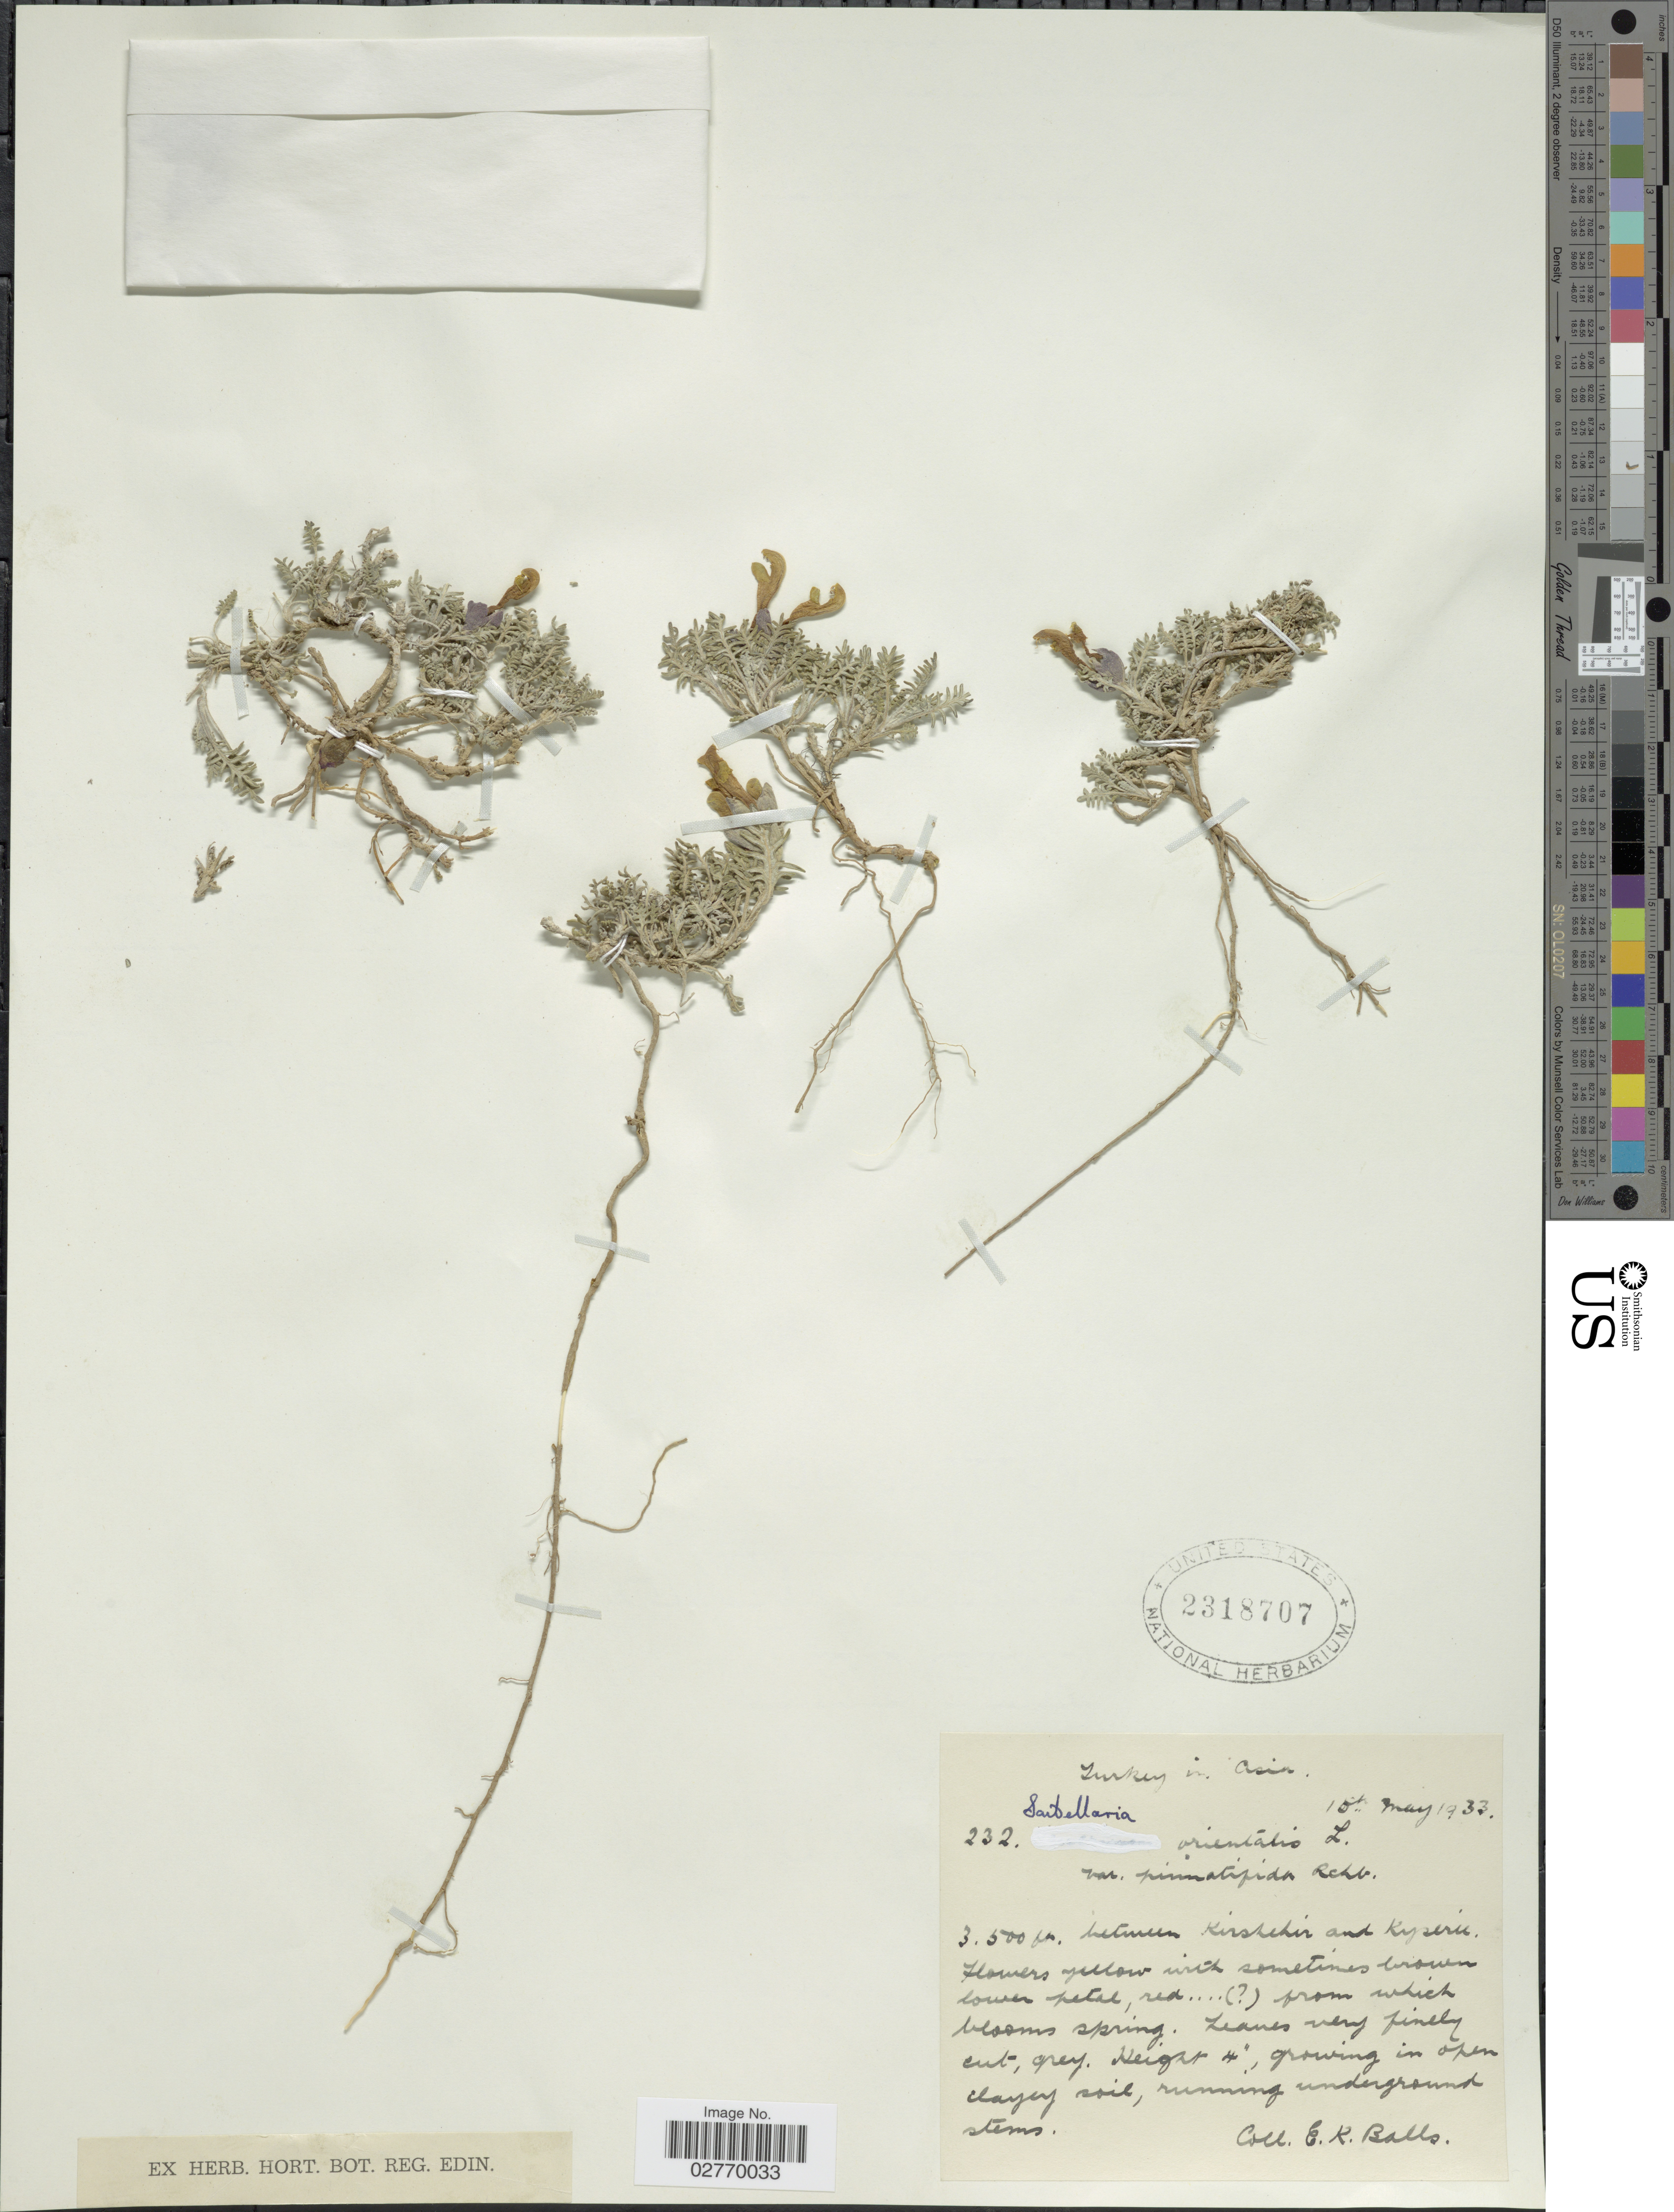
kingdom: Plantae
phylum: Tracheophyta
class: Magnoliopsida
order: Lamiales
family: Lamiaceae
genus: Scutellaria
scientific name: Scutellaria orientalis var. pinnatifida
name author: Rchb.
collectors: E. K. Balls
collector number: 232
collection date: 1933-05-10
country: Turkey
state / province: Kirsehir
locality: Turkey in Asia. Between Kirshehir and Kyserie.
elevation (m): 1067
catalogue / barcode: US 2318707